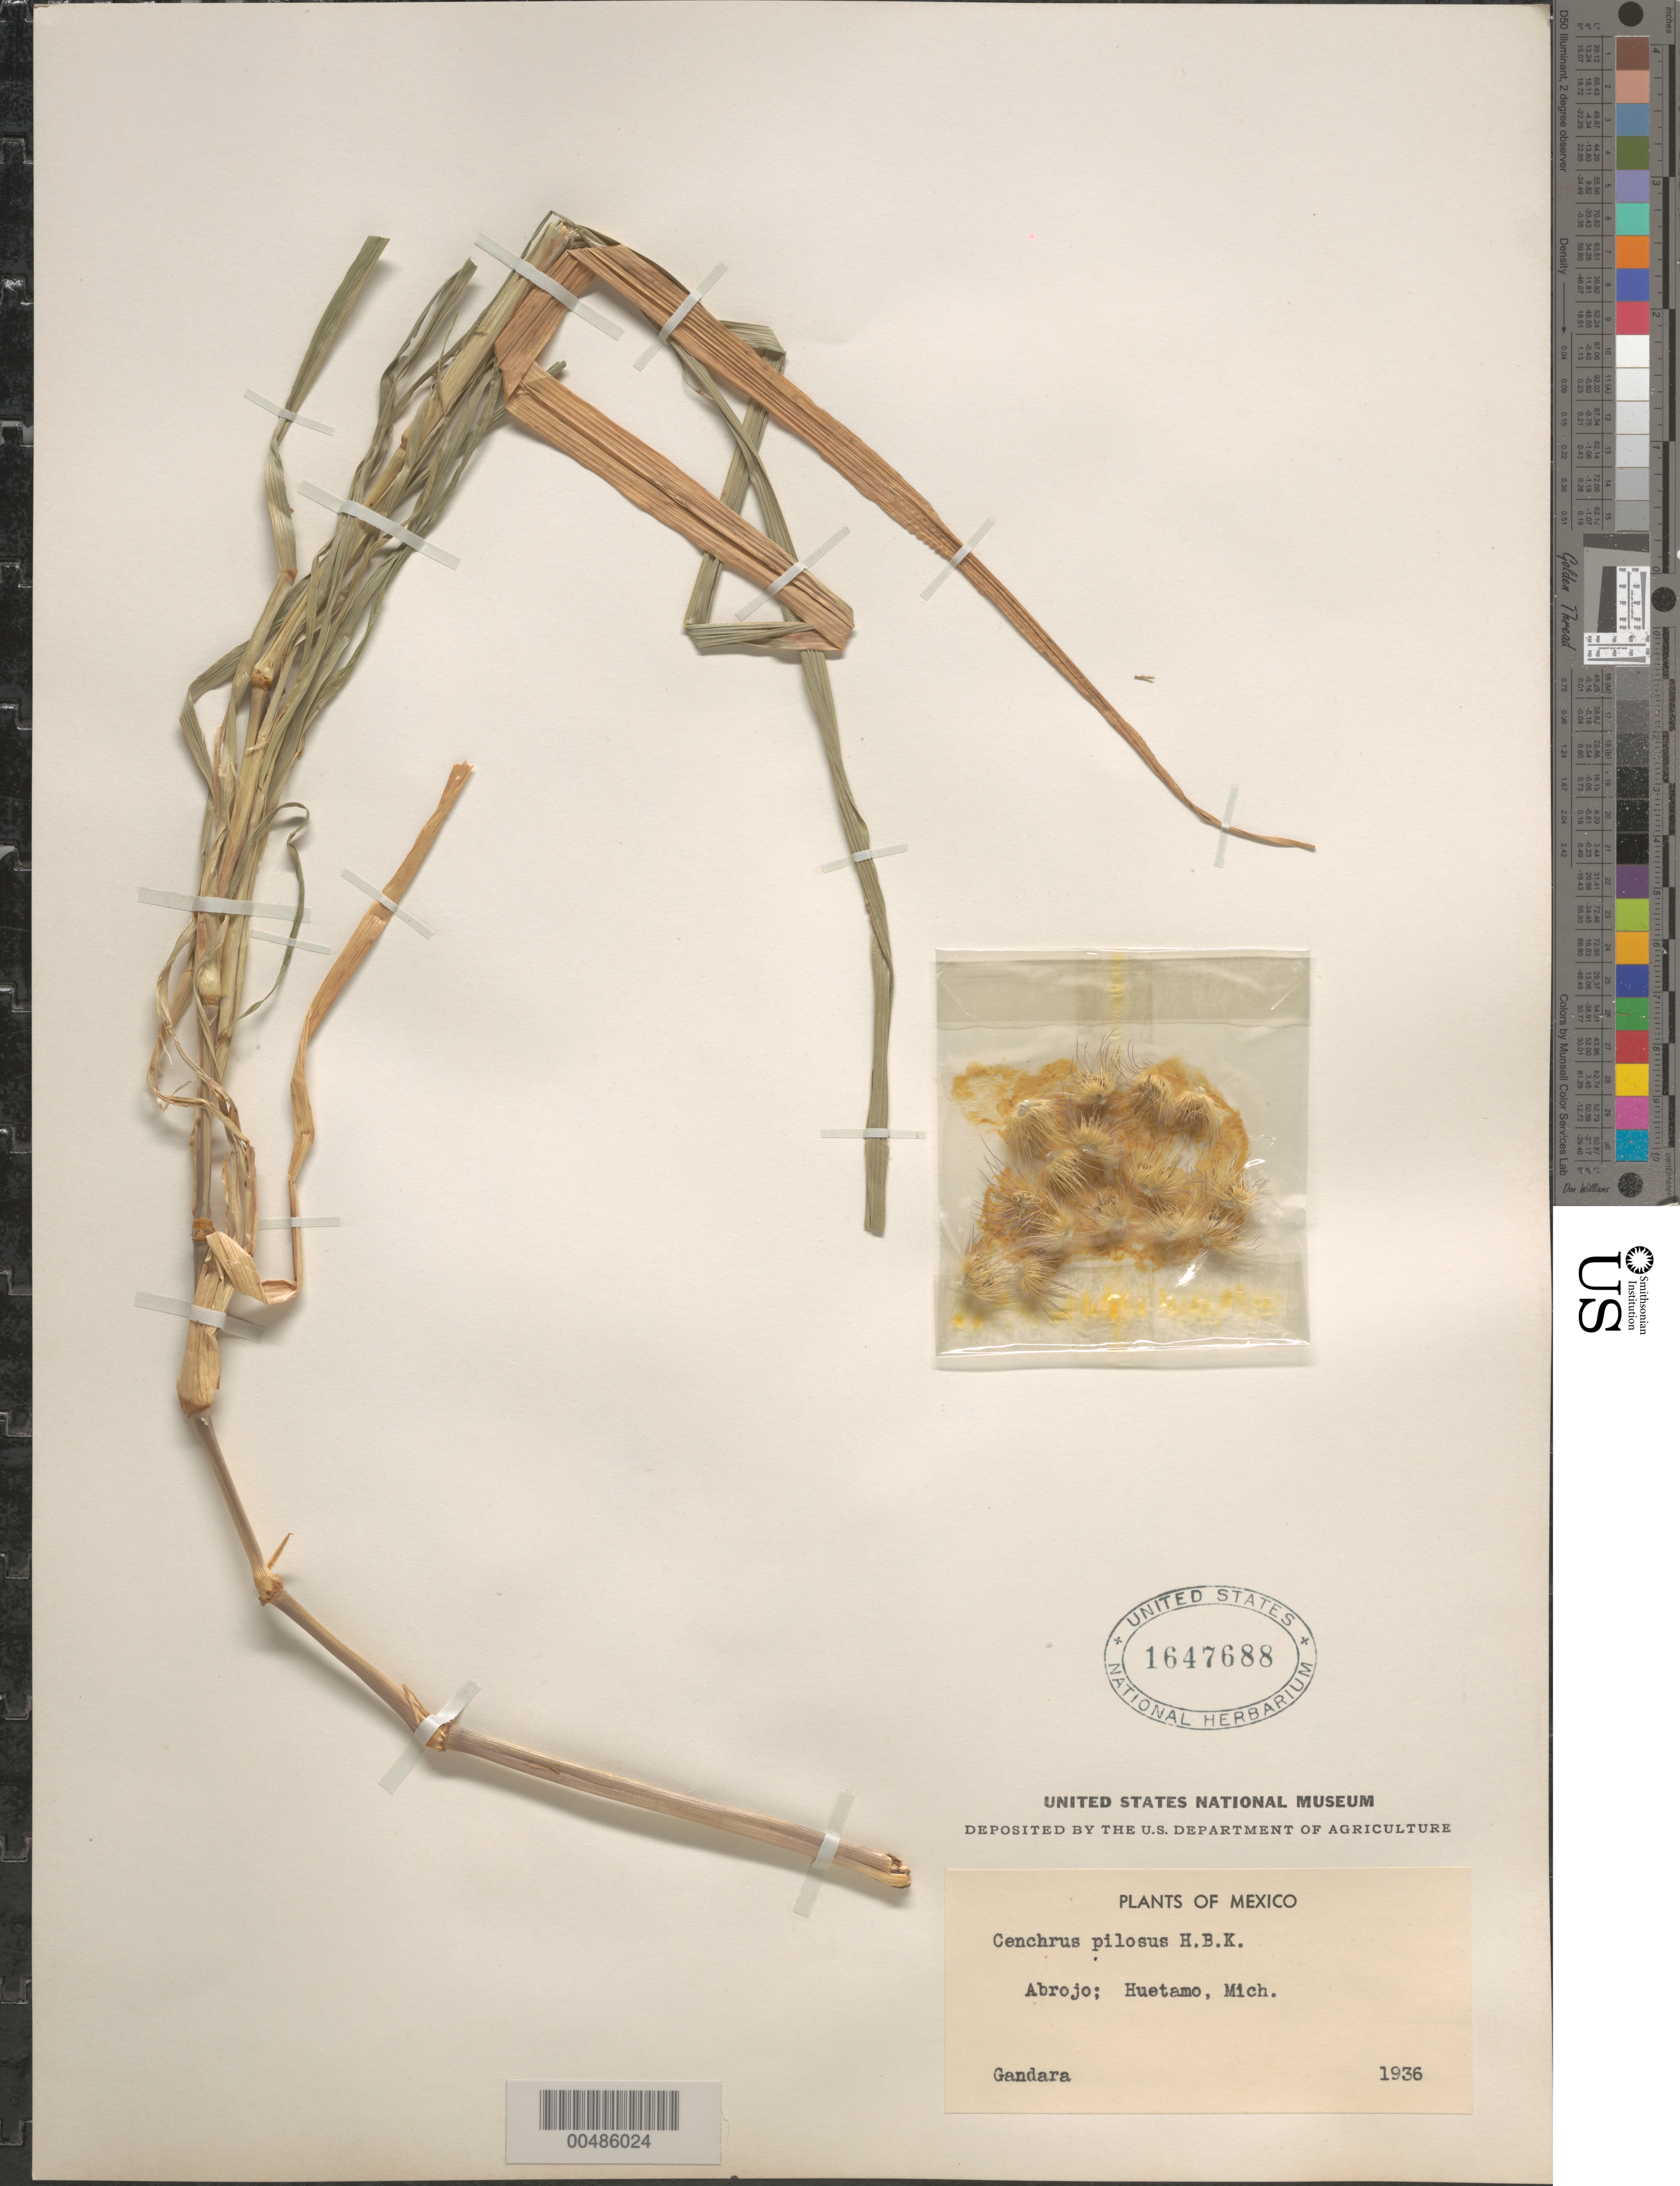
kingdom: Plantae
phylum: Tracheophyta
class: Liliopsida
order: Poales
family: Poaceae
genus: Cenchrus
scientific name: Cenchrus pilosus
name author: Kunth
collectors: -- Gandara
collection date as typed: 1936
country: Mexico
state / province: Michoacán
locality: Abrojo, Huetamo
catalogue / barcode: US 1647688